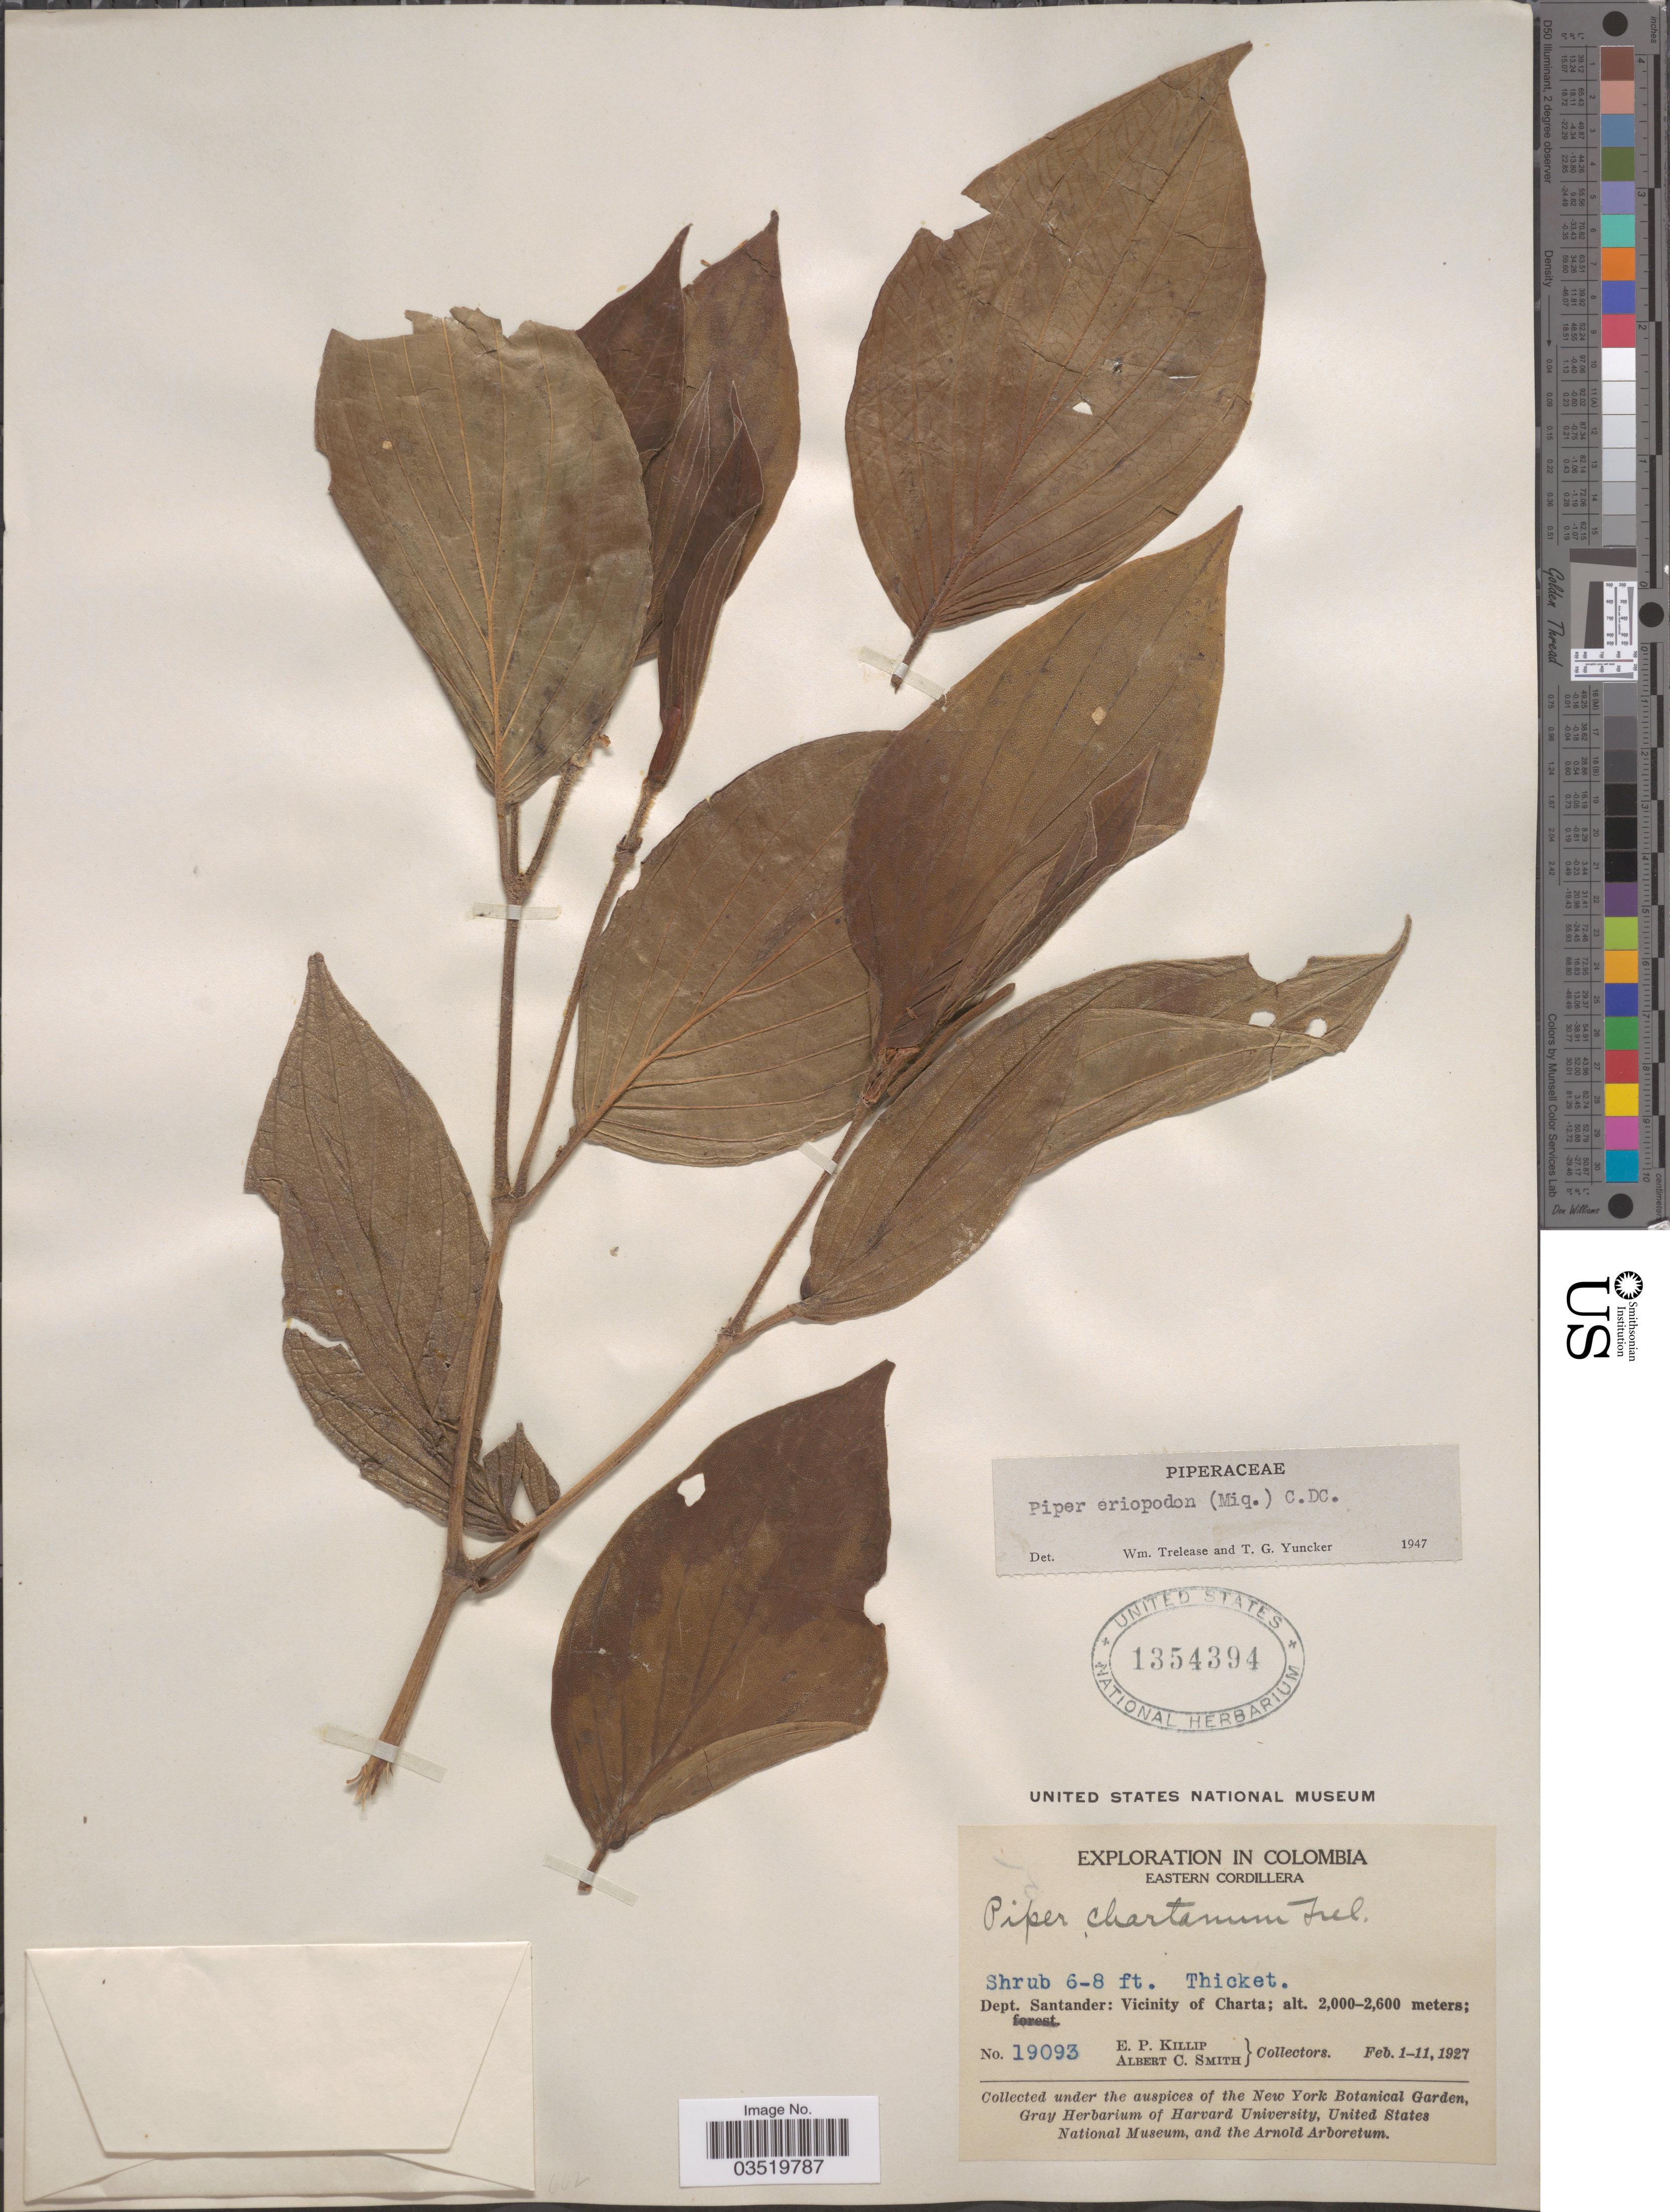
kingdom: Plantae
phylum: Tracheophyta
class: Magnoliopsida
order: Piperales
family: Piperaceae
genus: Piper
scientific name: Piper eriopodon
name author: C. DC.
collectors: E. P. Killip & A. C. Smith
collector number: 19093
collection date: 1927-02-01/1927-02-11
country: Colombia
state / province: Santander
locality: Eastern Cordillera. Dept. Santander: Vicinity of Charta.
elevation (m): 2000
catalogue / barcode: US 1354394